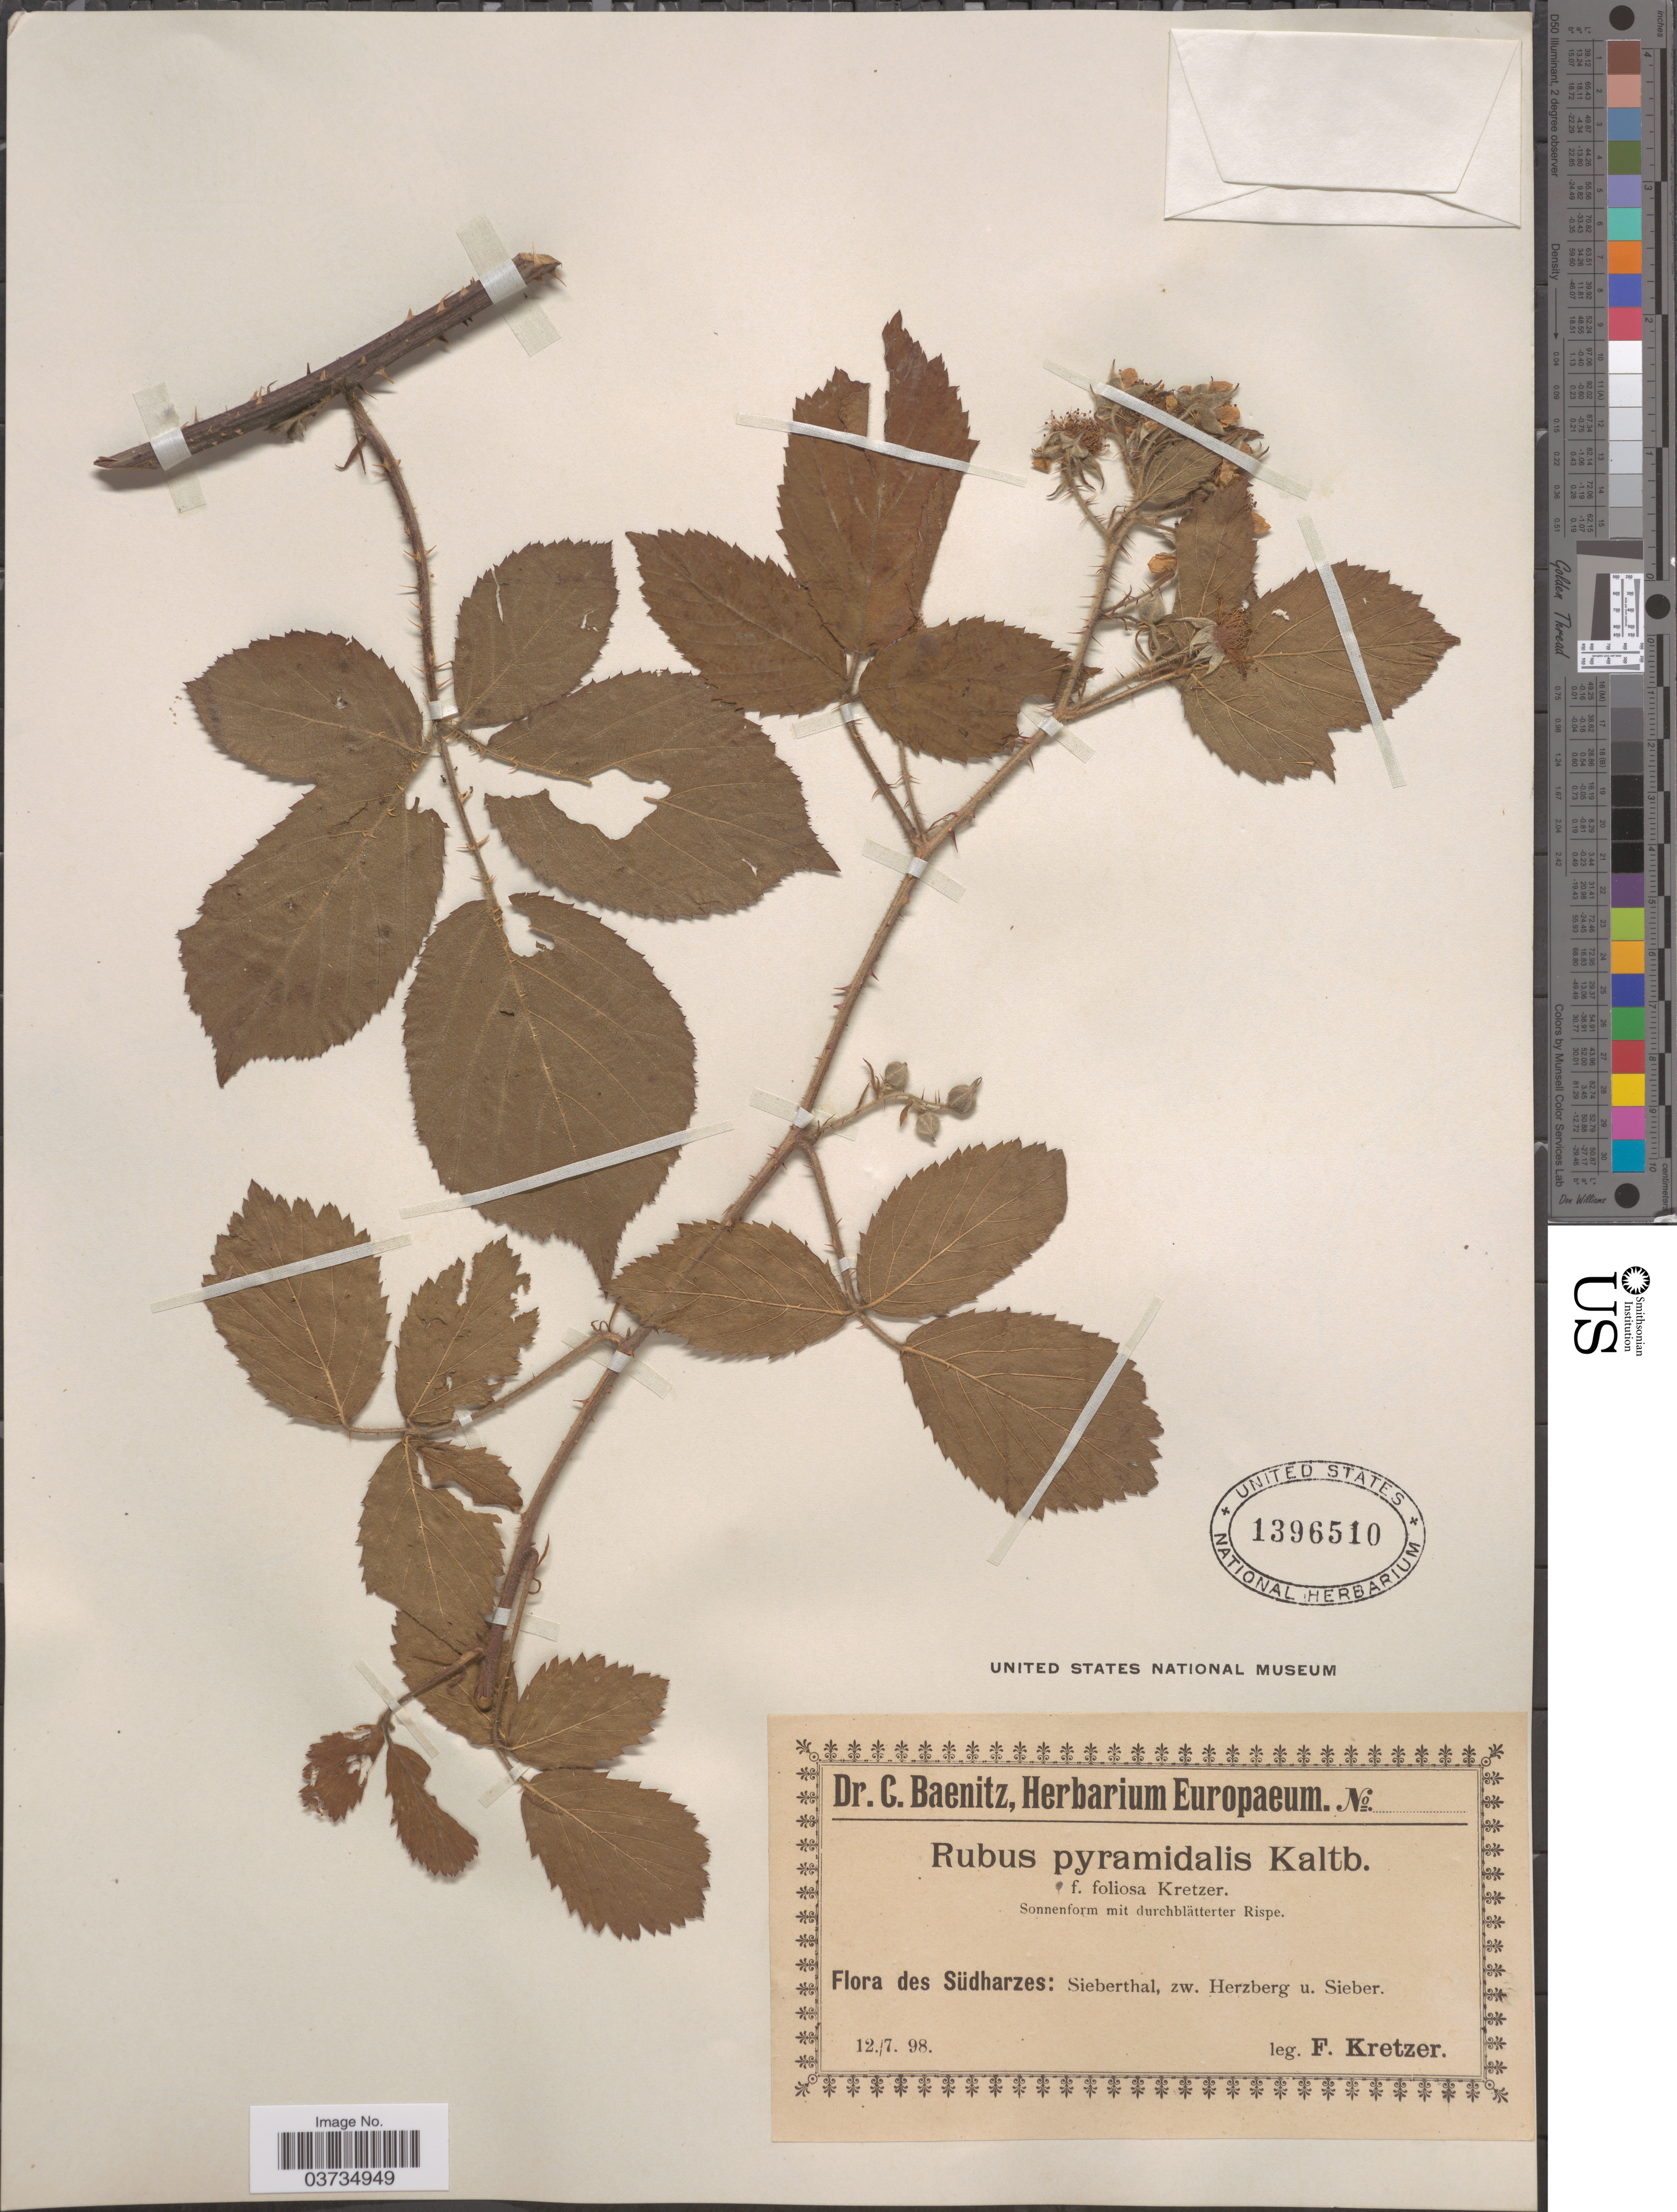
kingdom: Plantae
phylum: Tracheophyta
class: Magnoliopsida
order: Rosales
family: Rosaceae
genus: Rubus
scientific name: Rubus pyramidalis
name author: Kaltenb.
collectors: F. Kretzer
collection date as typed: Transcribed d/m/y: 12/7/98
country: Germany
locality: Südharzes: Sieberthal, zw. Herzberg u. Sieber.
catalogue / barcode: US 1396510